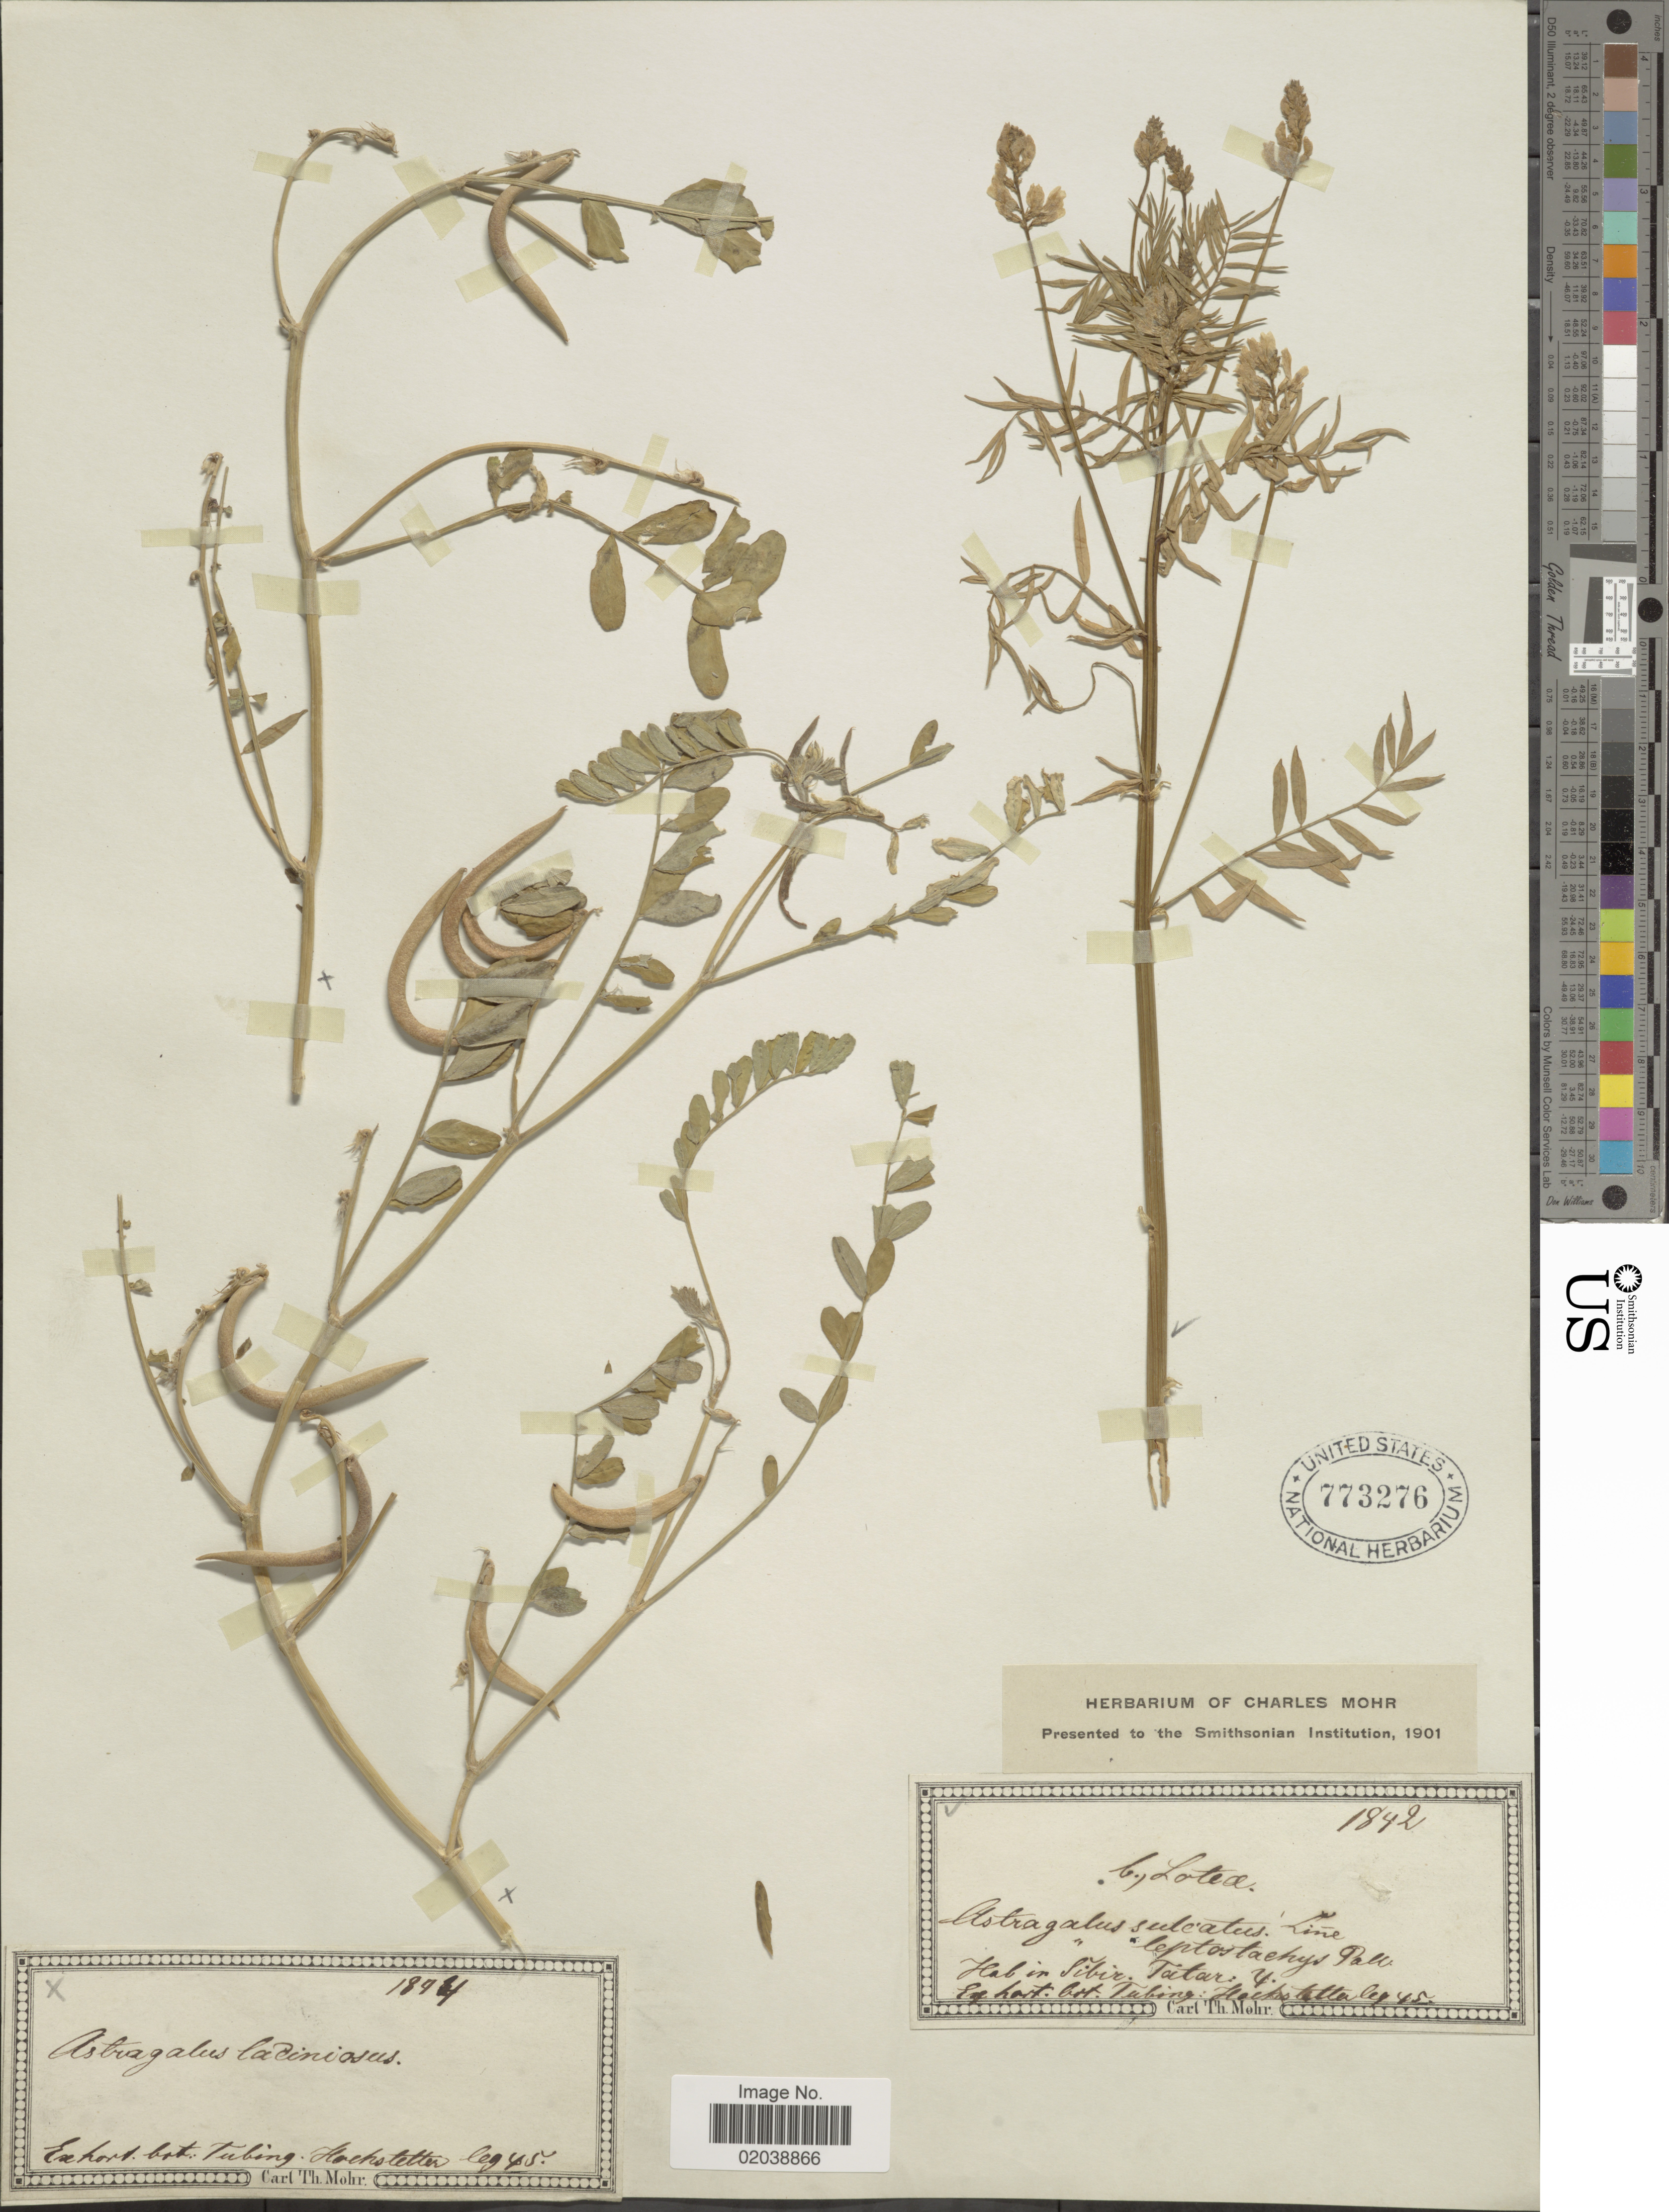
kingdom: Plantae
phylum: Tracheophyta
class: Magnoliopsida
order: Fabales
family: Fabaceae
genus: Astragalus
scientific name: Astragalus sulcatus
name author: L.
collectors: -. Hochstetter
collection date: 1842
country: Russian Federation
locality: In Sibir Tatar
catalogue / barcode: US 773276